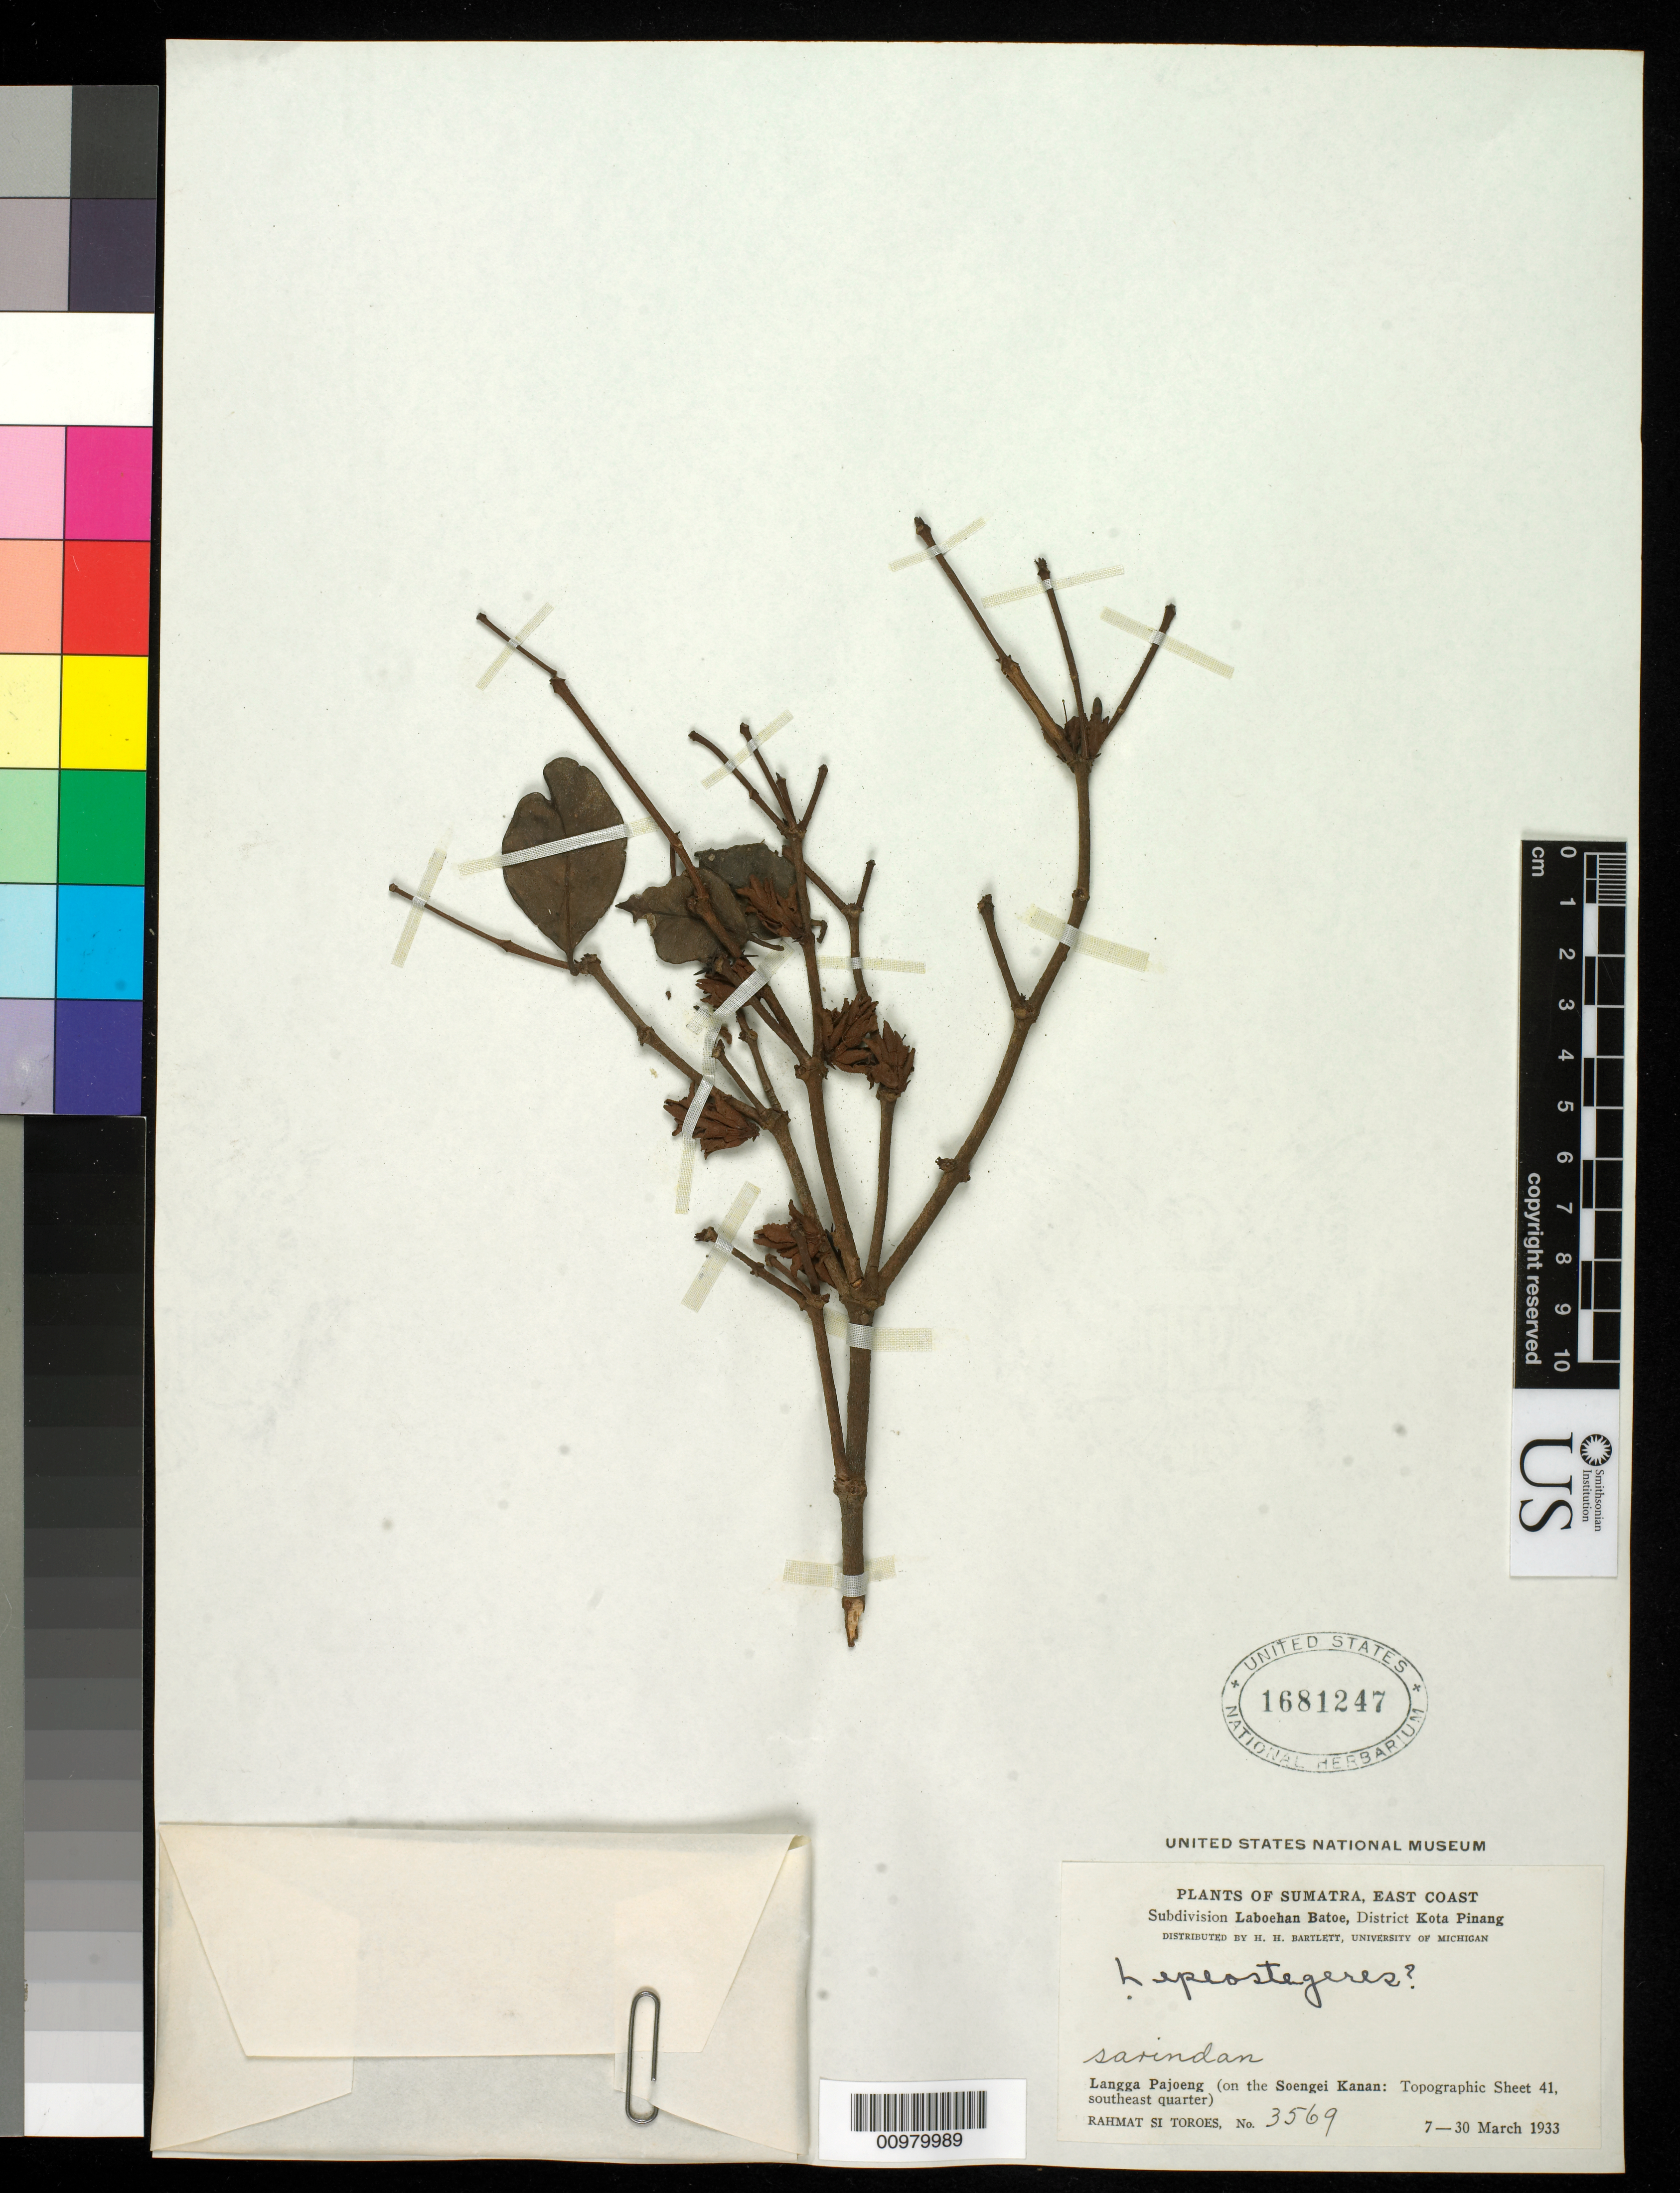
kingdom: Plantae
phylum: Tracheophyta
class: Magnoliopsida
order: Santalales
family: Loranthaceae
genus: Lepeostegeres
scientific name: Lepeostegeres sp.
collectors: Rahmat Si Boeea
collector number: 3569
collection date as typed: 07 Mar 1933 to 30 Mar 1933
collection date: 1933-03-07/1933-03-30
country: Indonesia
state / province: Sumatra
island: Sumatra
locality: Langga Pajoeng on the Soengei Kanan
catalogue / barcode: US 1681247